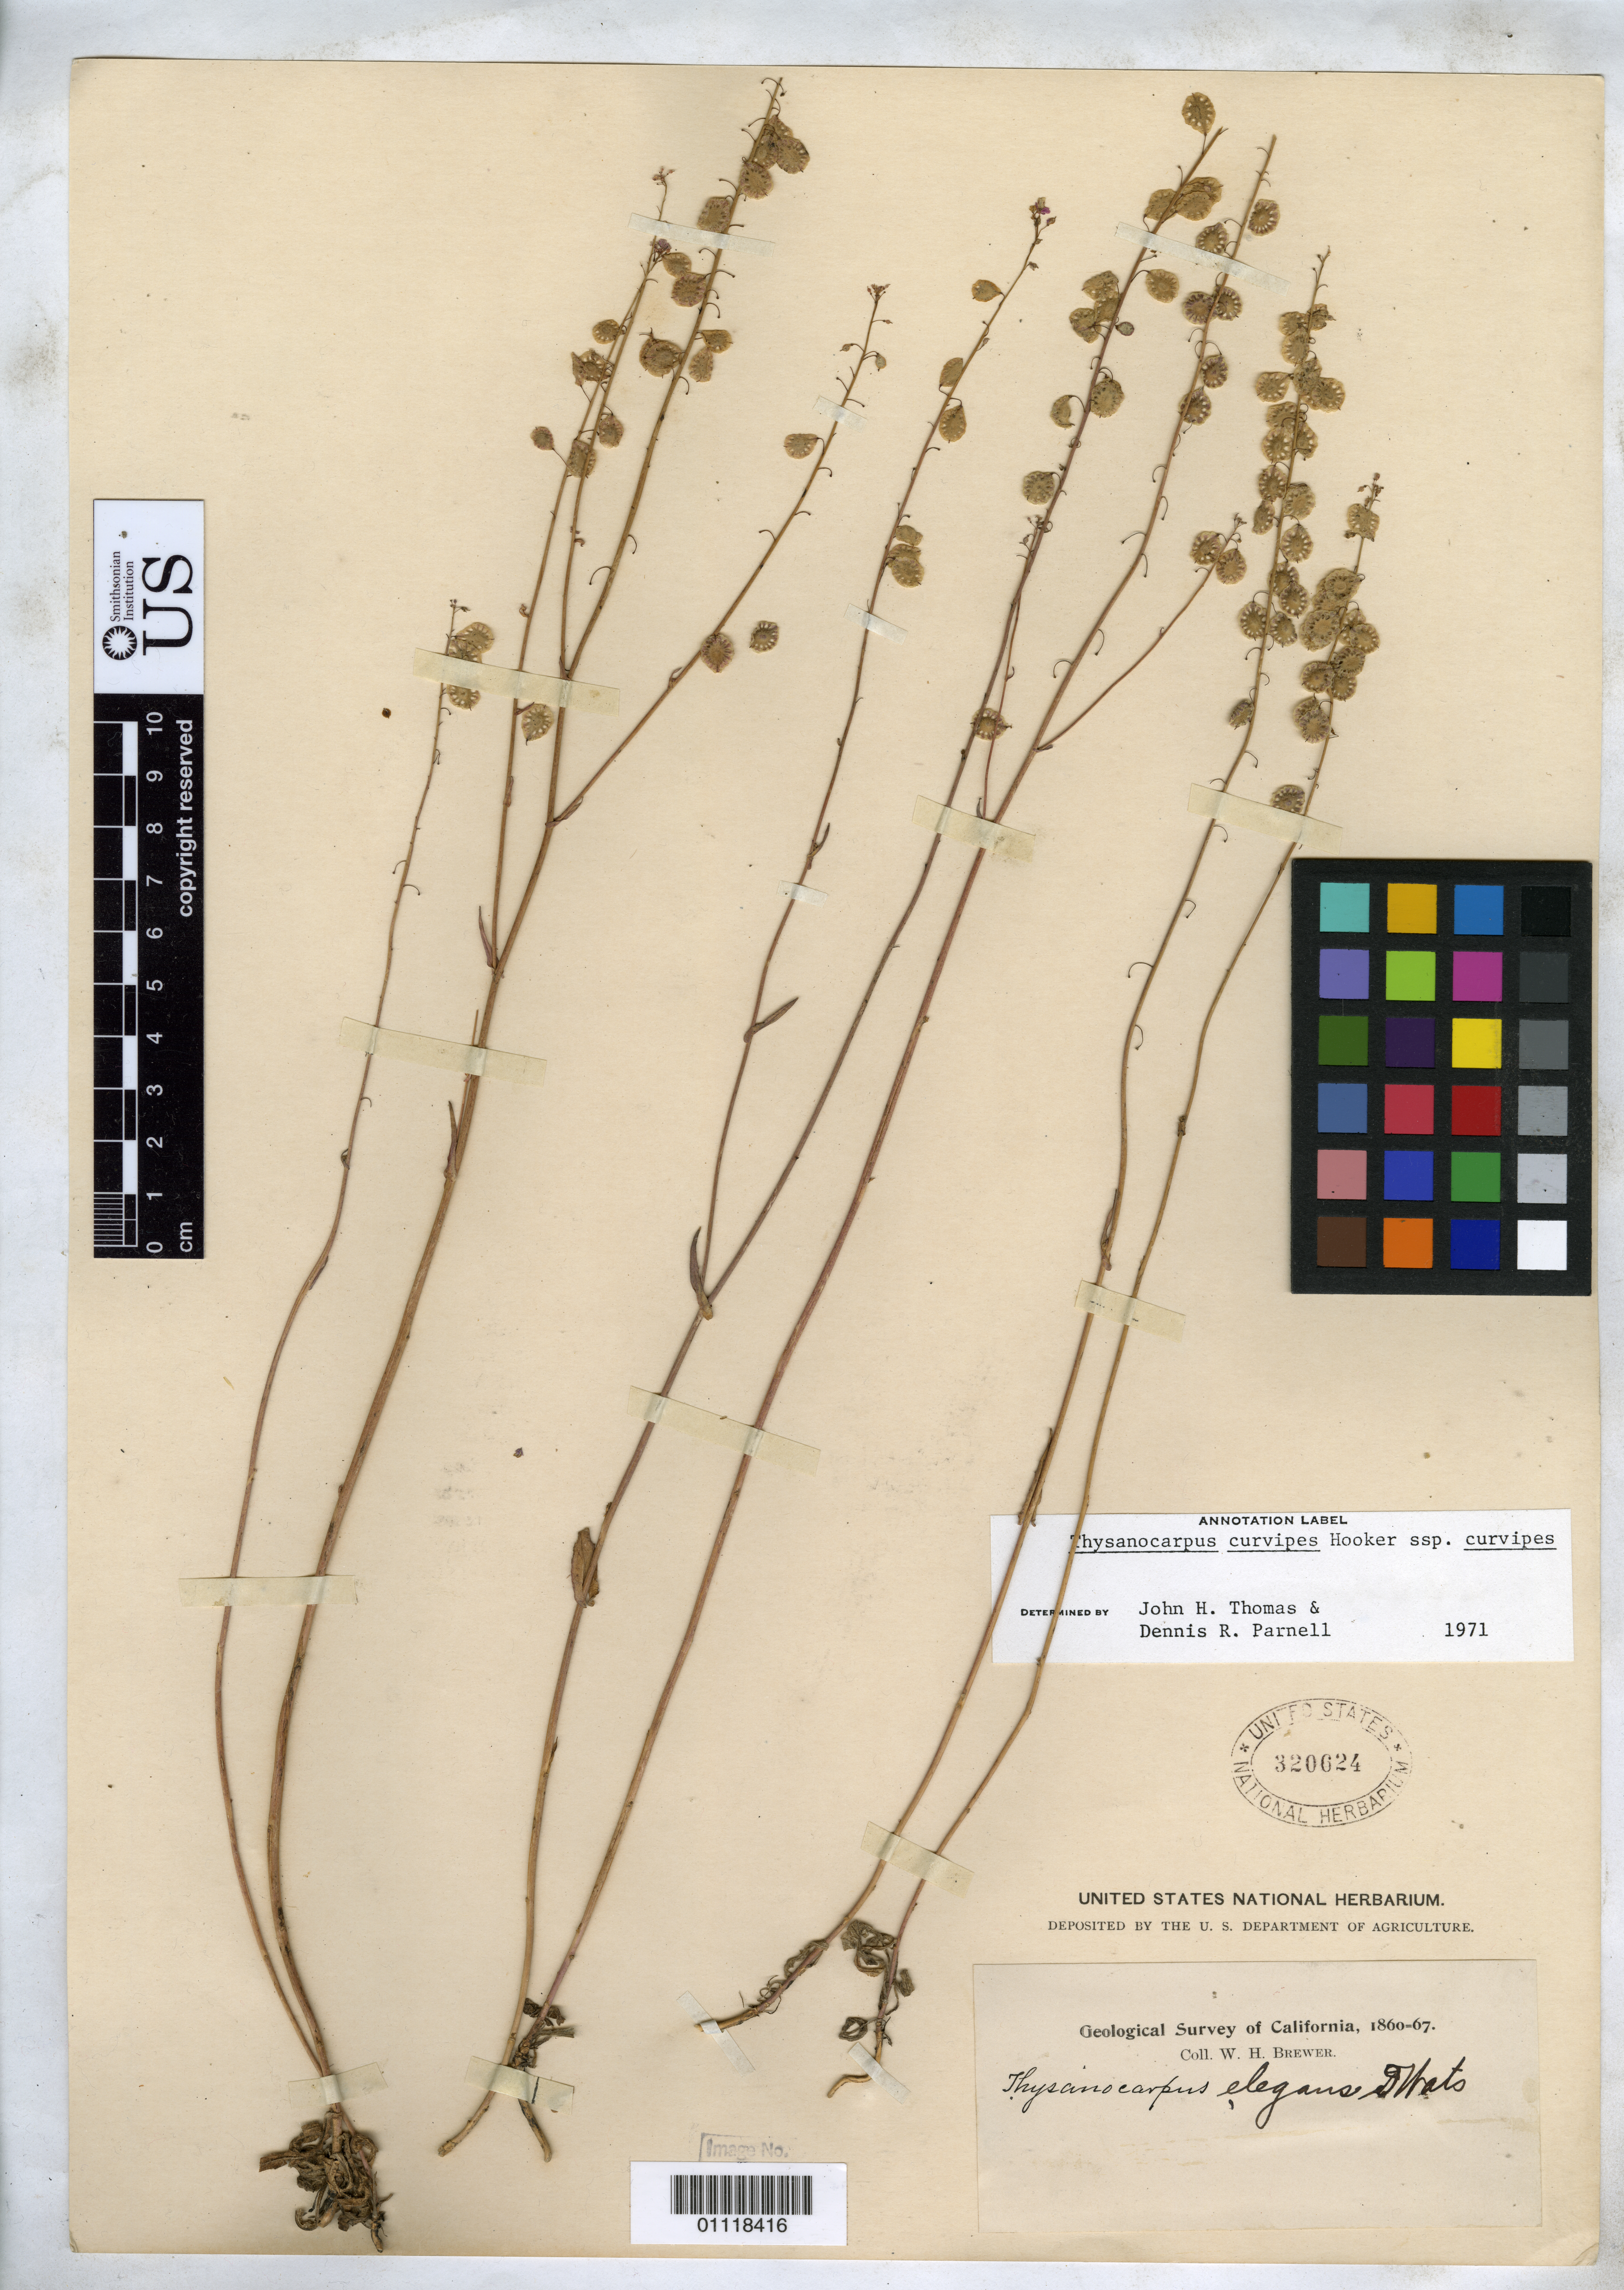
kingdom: Plantae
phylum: Tracheophyta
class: Magnoliopsida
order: Brassicales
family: Brassicaceae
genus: Thysanocarpus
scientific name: Thysanocarpus curvipes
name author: Hook.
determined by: Thomas, J. H.; Parnell, D. R.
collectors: W. H. Brewer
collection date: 1860/1867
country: United States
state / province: California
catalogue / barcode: US 320624